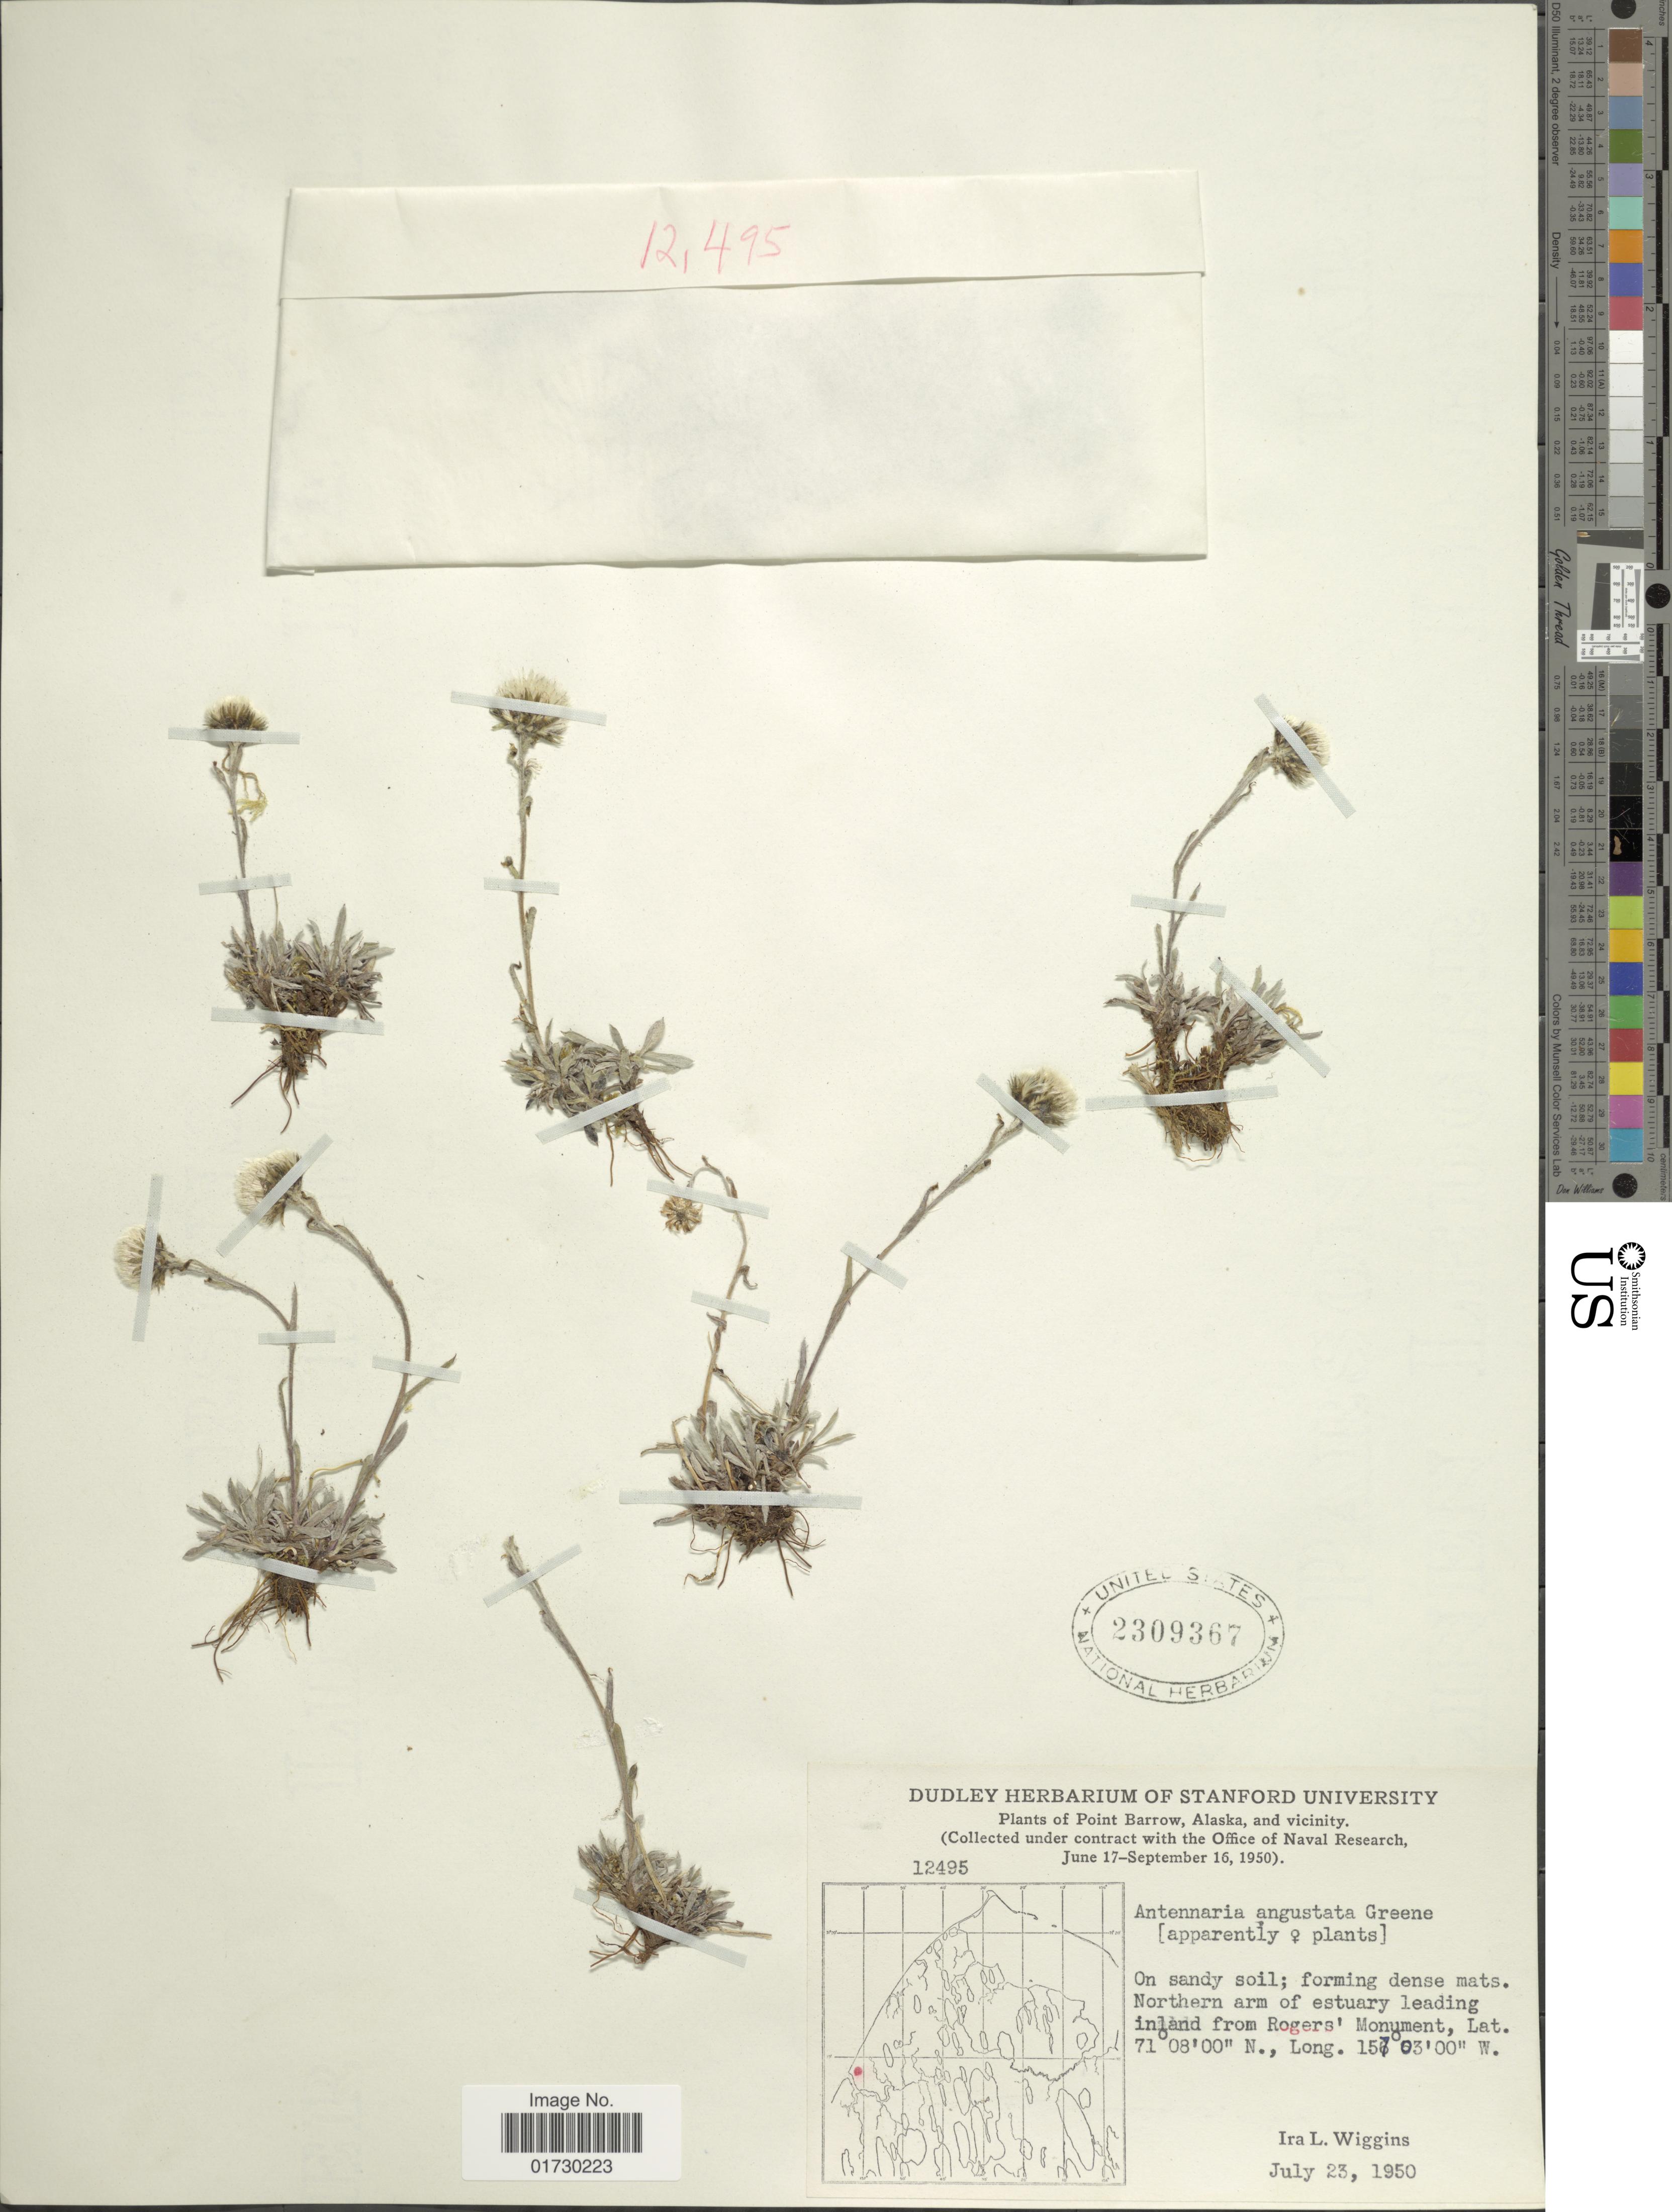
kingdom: Plantae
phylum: Tracheophyta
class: Magnoliopsida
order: Asterales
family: Asteraceae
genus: Antennaria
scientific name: Antennaria angustata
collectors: I. L. Wiggins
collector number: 12495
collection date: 1950-07-23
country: United States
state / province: Alaska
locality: Point Barrow, Alaska, and vicinity, Northern arm of estuary leading inland from Roger's Monument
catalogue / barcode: US 2309367